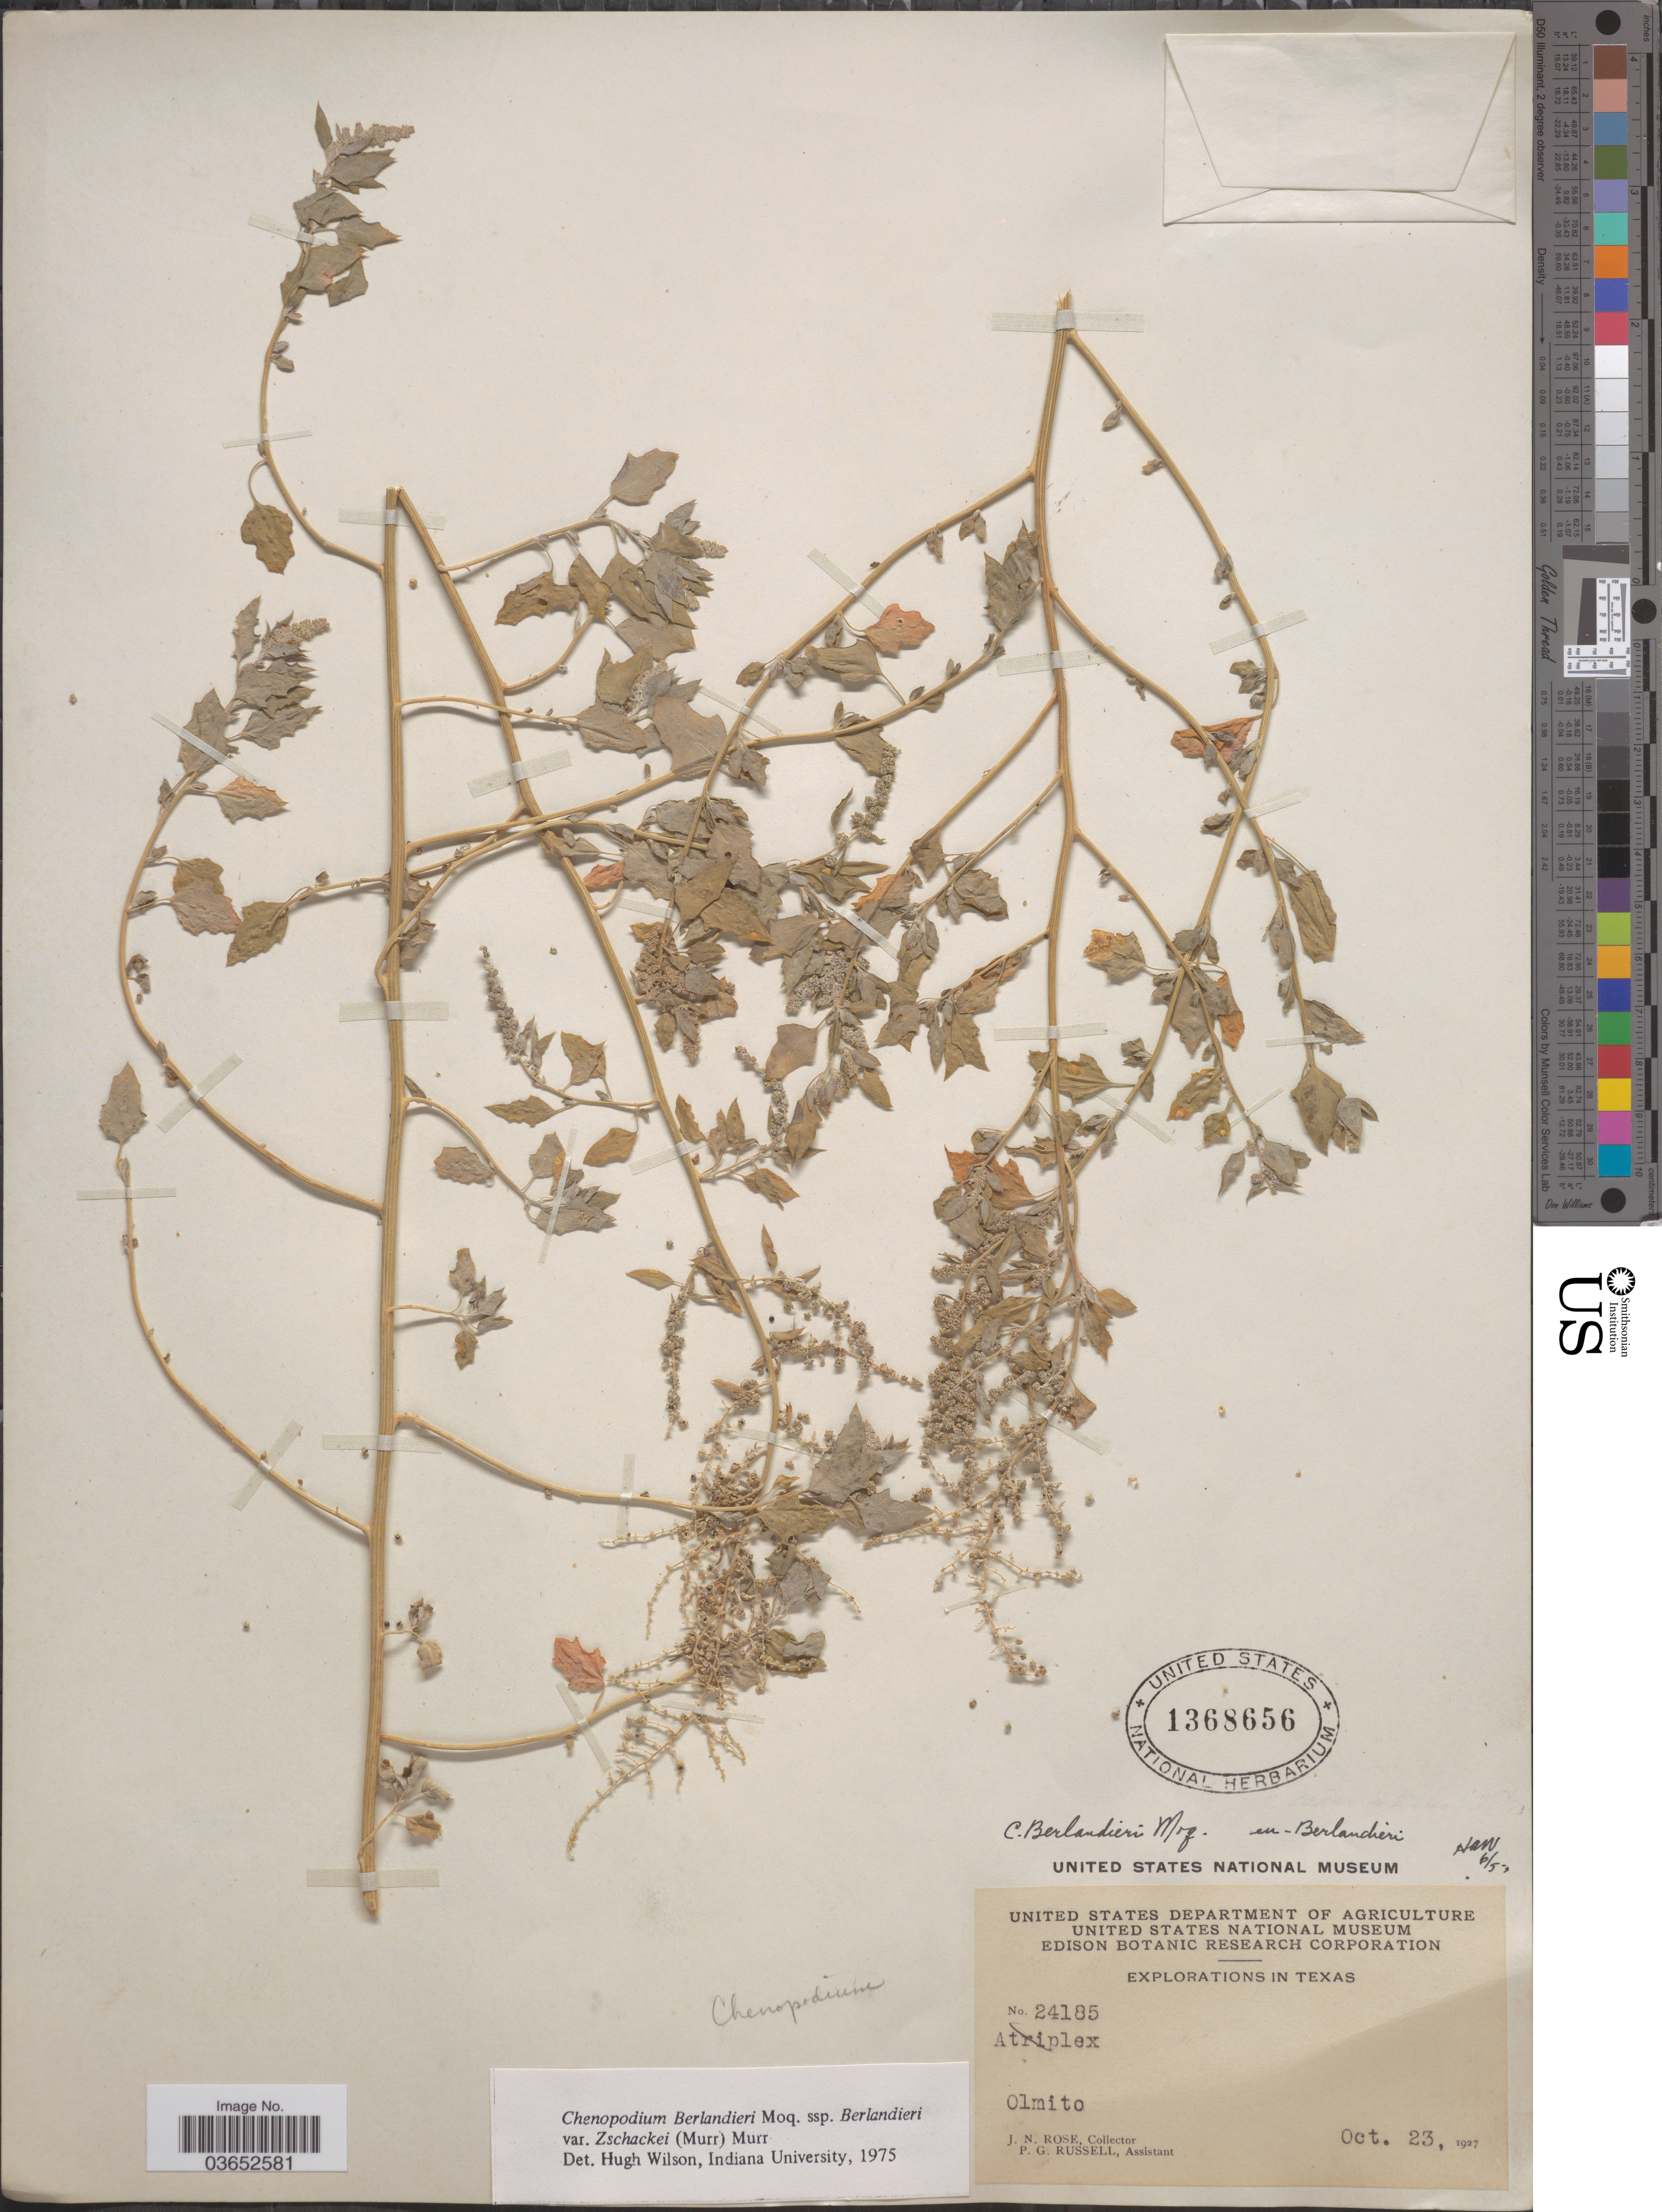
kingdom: Plantae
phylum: Tracheophyta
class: Magnoliopsida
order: Caryophyllales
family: Amaranthaceae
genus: Chenopodium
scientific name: Chenopodium berlandieri var. typicum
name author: A. Ludw. ex Graebn.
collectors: J. N. Rose & P. G. Russell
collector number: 24185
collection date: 1927-10-23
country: United States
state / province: Texas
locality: Olmito.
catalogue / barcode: US 1368656